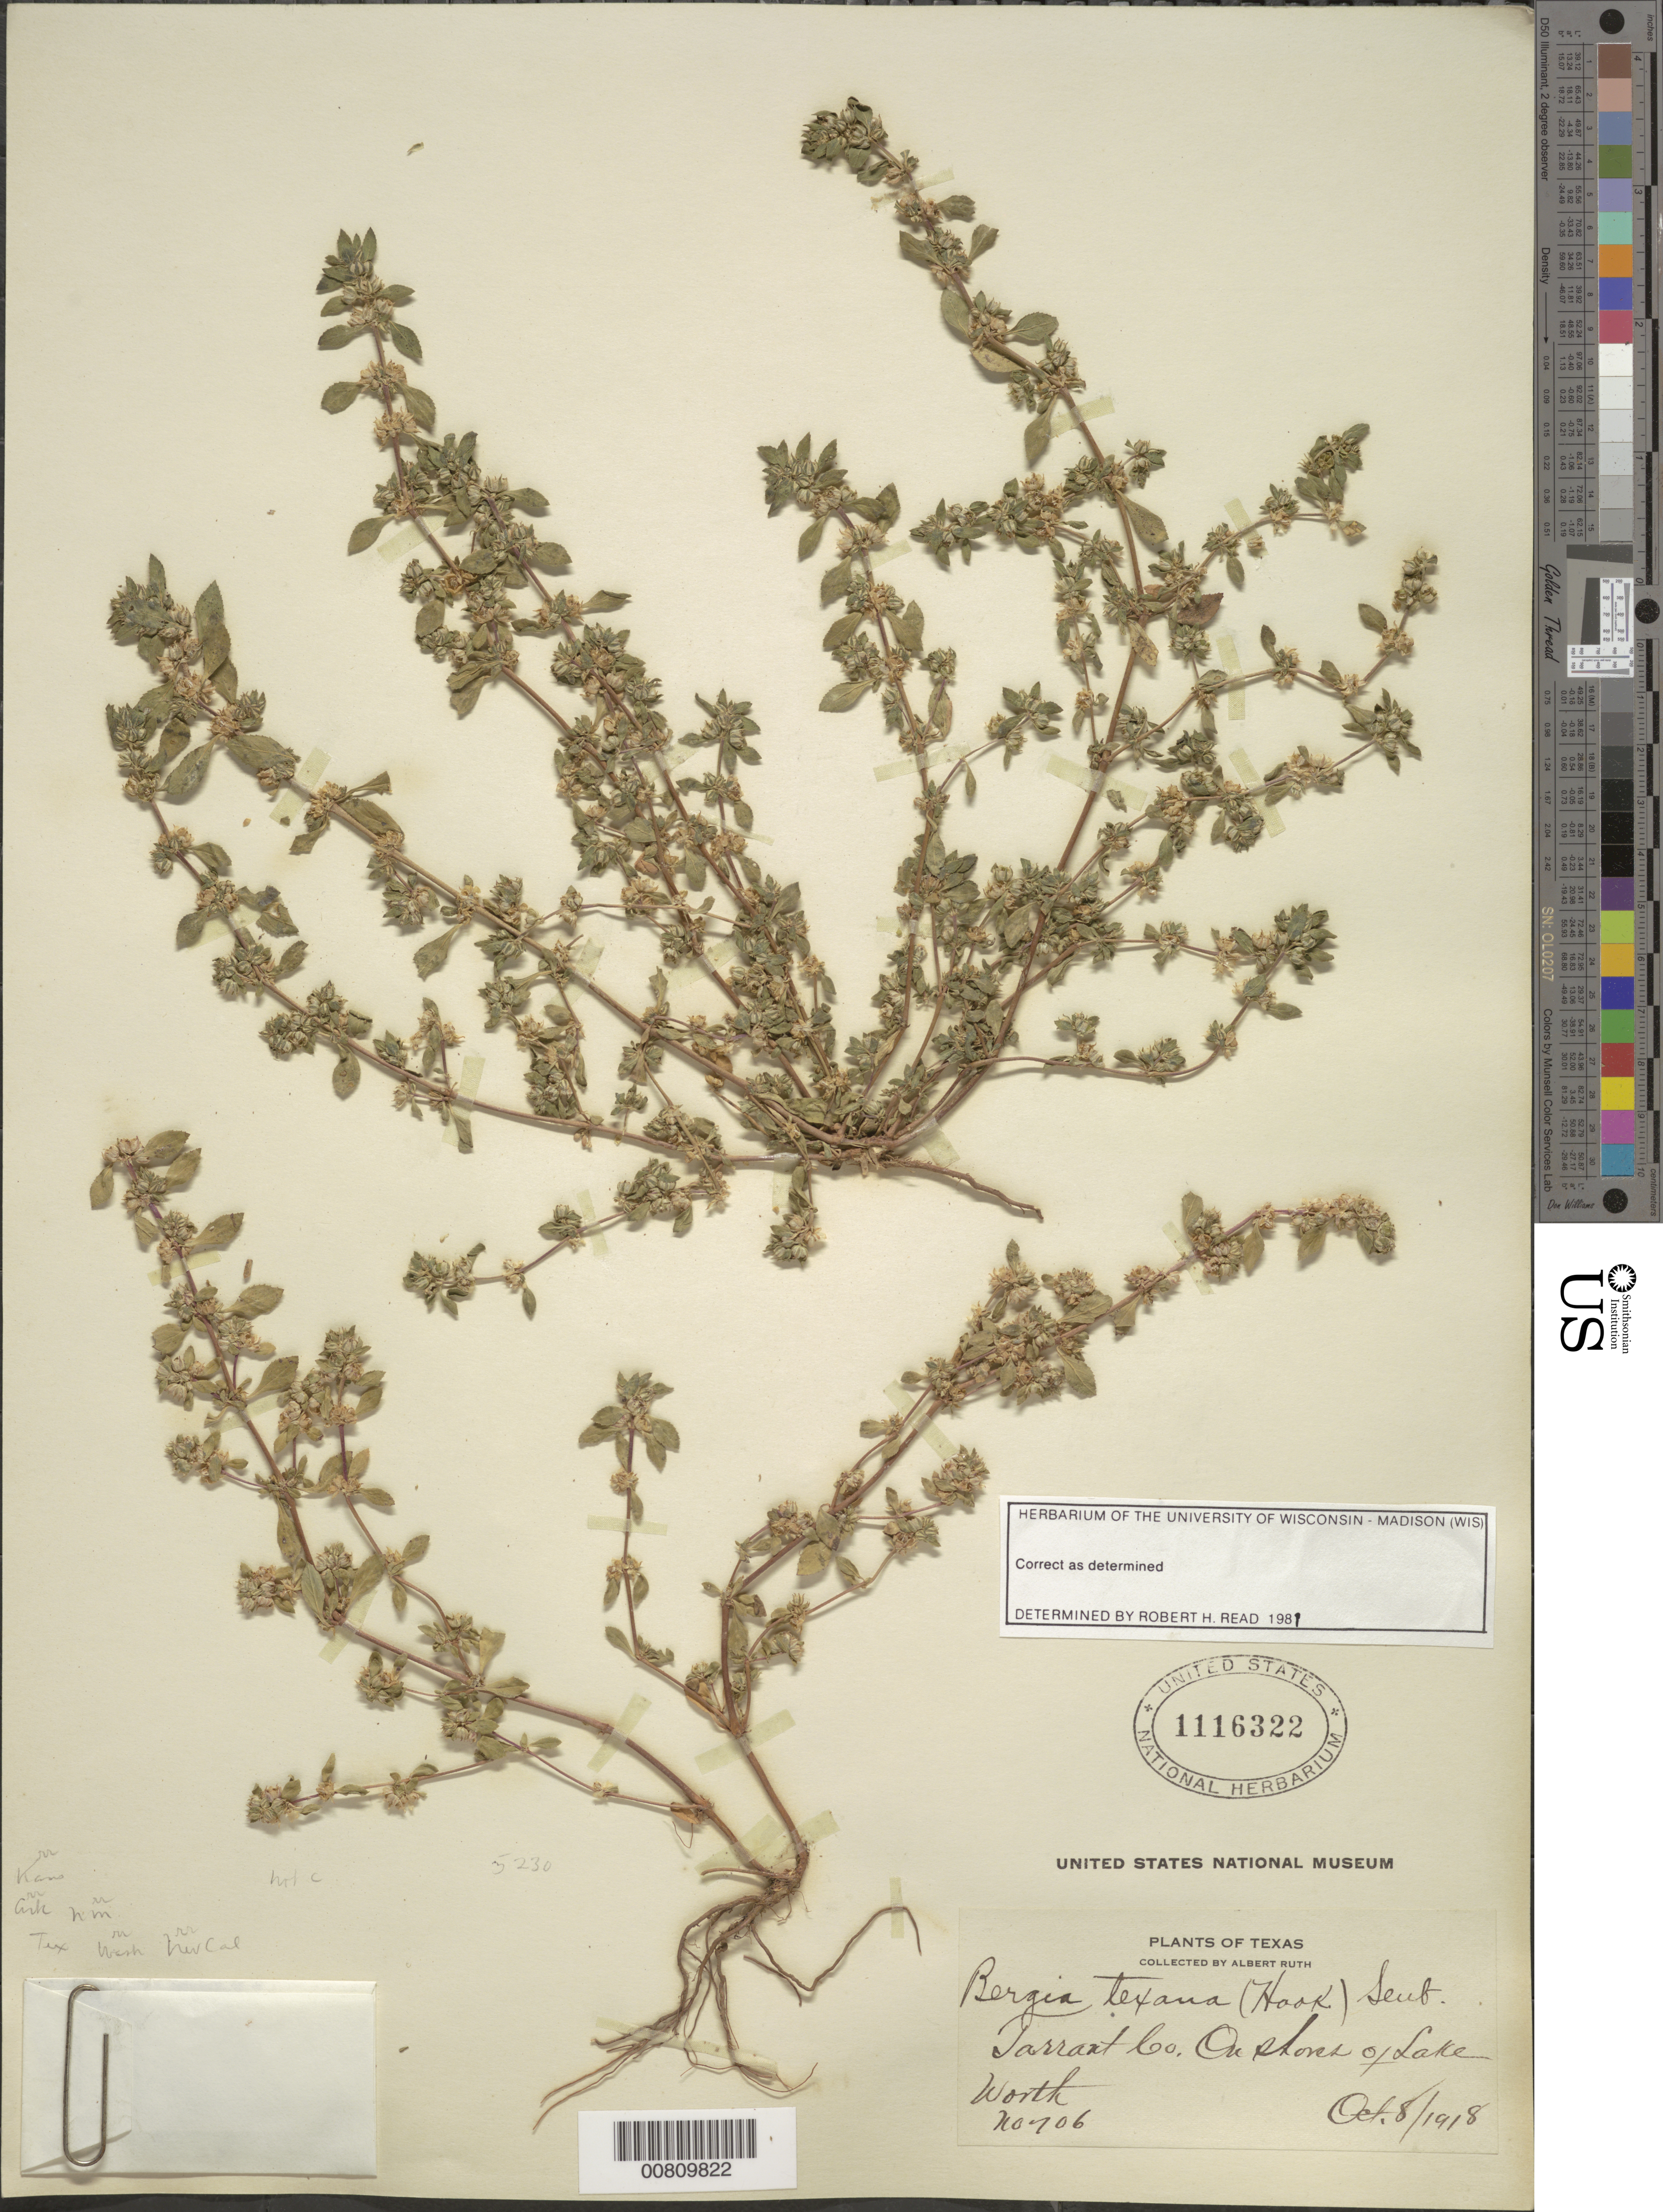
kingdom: Plantae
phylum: Tracheophyta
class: Magnoliopsida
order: Malpighiales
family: Elatinaceae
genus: Bergia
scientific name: Bergia texana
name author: (Hook.) Seub.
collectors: A. Ruth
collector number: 706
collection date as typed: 08 Oct 1918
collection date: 1918-10-08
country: United States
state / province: Texas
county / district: Tarrant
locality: Lake Worth.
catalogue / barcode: US 1116322